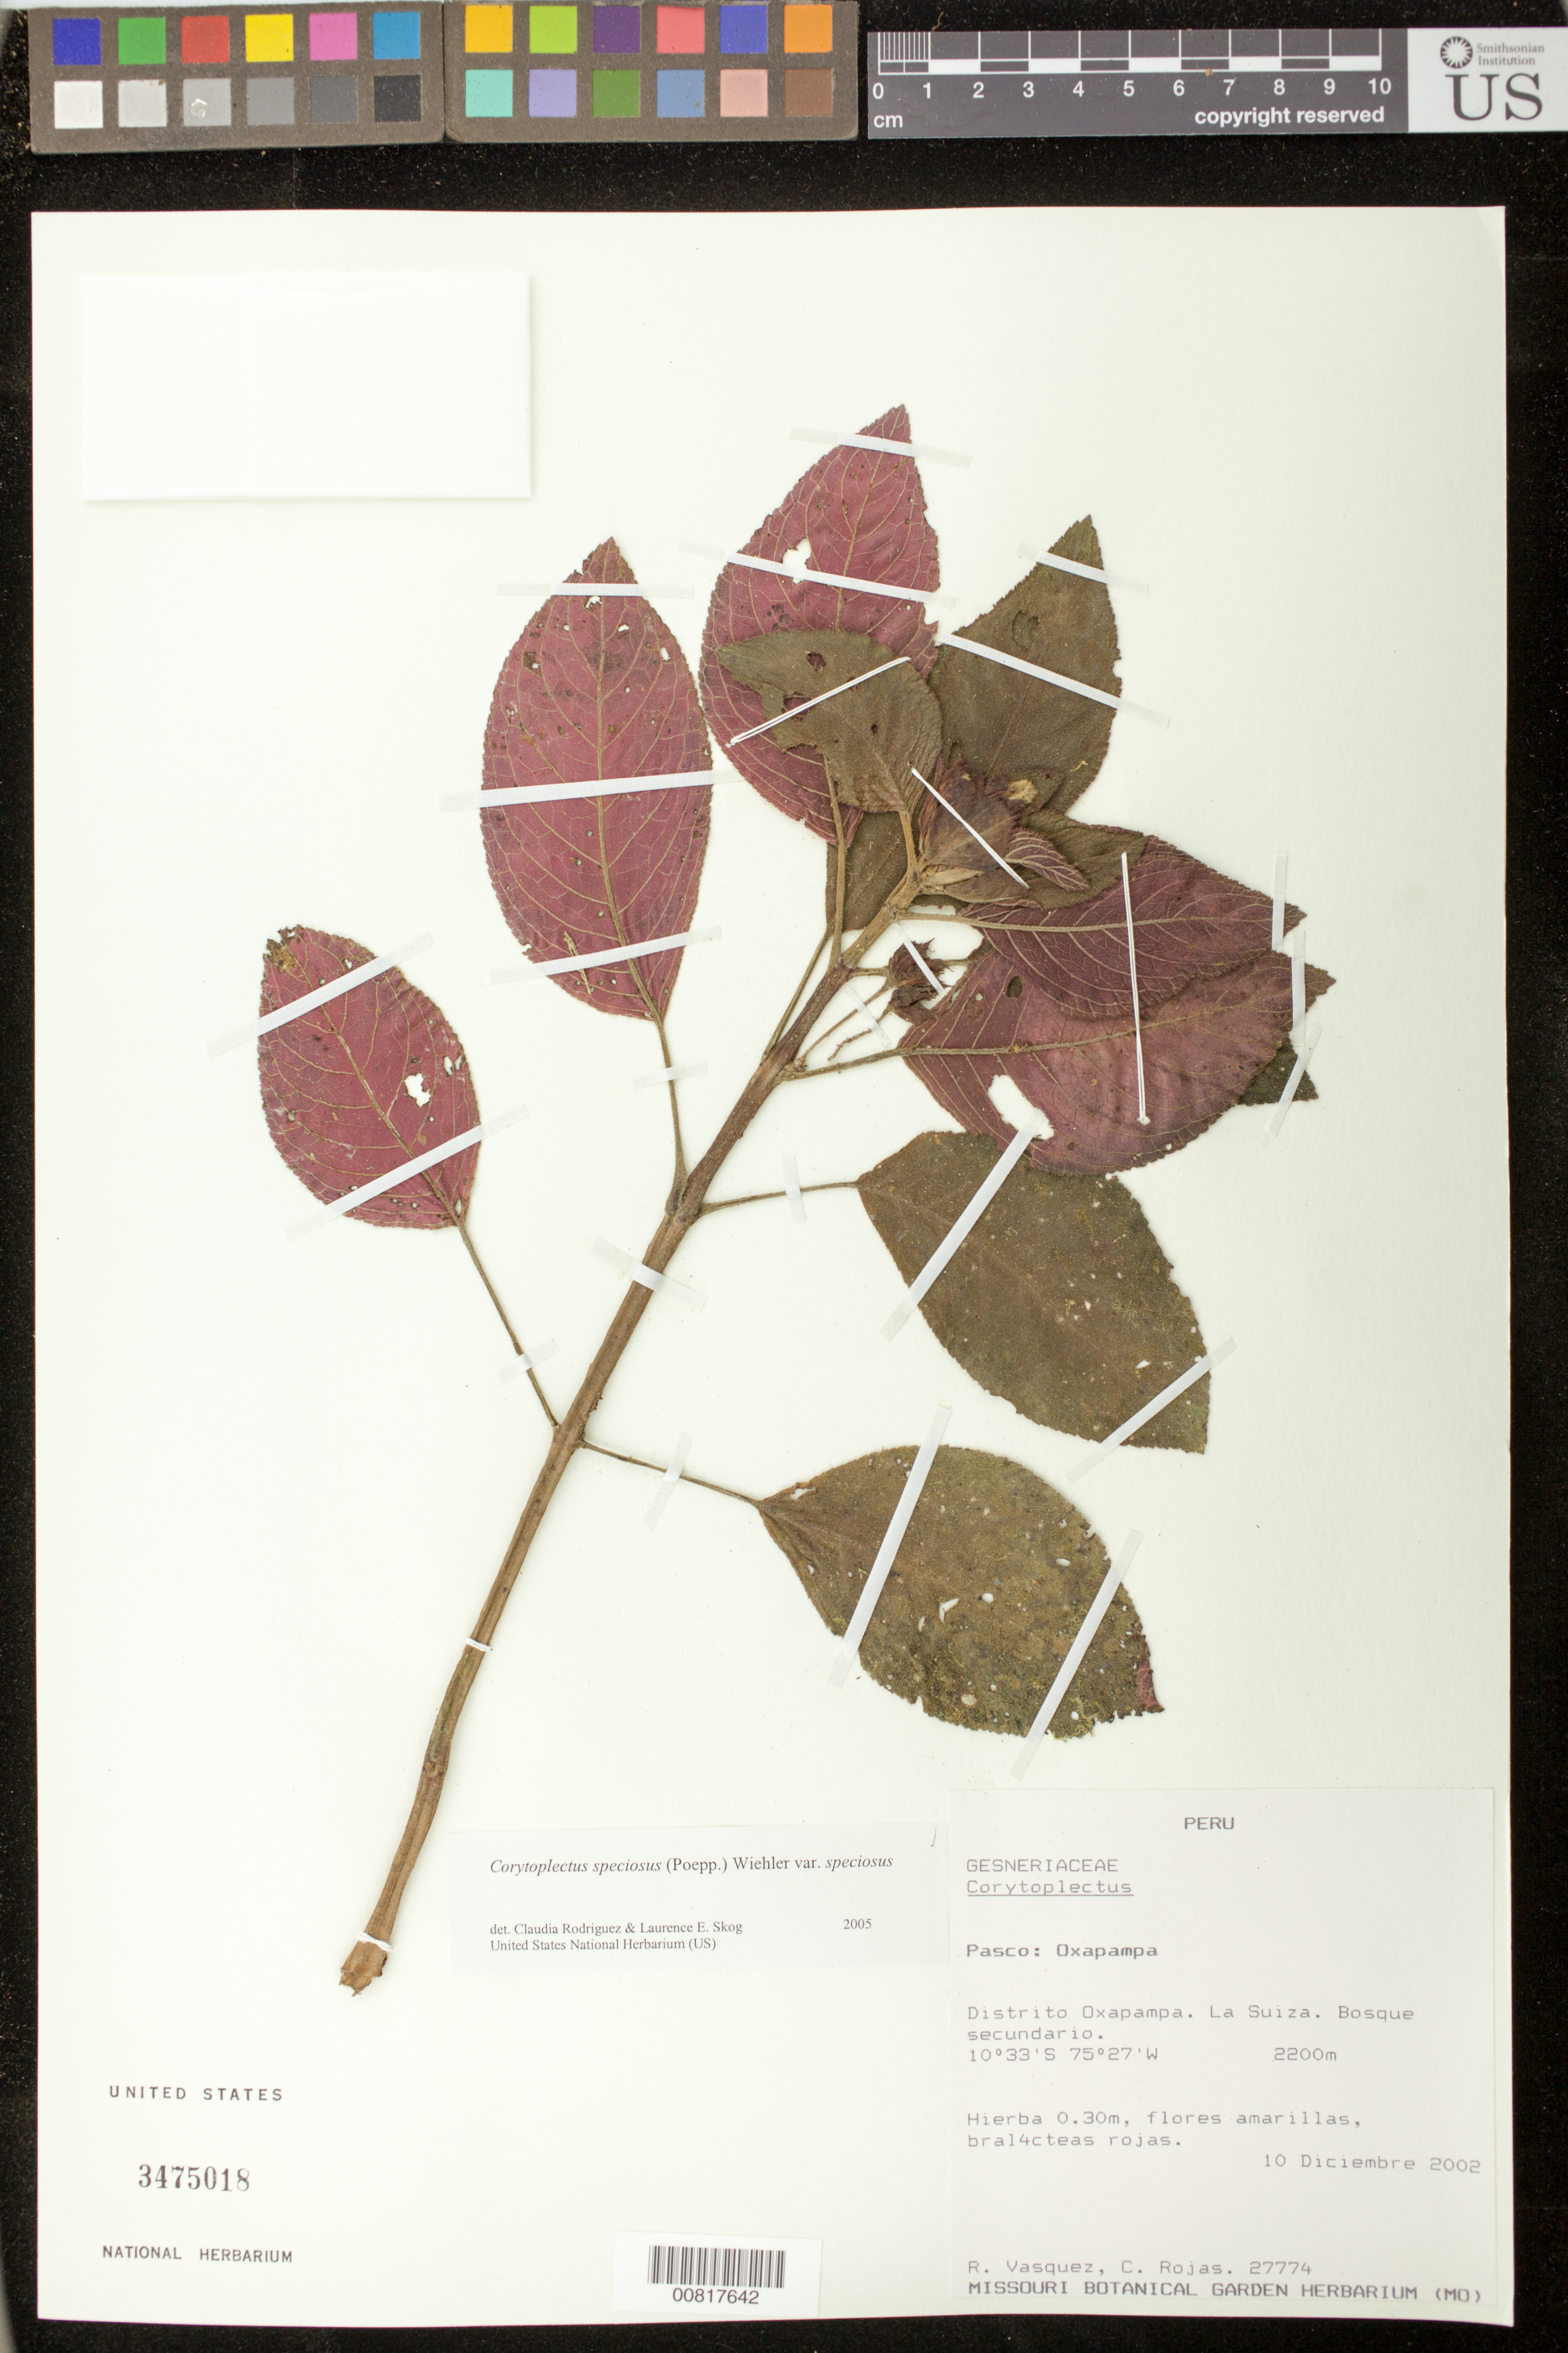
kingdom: Plantae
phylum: Tracheophyta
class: Magnoliopsida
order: Lamiales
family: Gesneriaceae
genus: Corytoplectus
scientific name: Corytoplectus speciosus var. speciosus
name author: (Poepp.) Wiehler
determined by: Rodríguez-Flores, C. I.; Skog, L. E.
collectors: R. Vásquez & C. Rojas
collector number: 27774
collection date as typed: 10 Dec 2002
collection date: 2002-12-10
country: Peru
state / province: Pasco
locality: Pasco: Oxapampa. Distrito Oxapampa. La Suiza.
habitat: Bosque secundario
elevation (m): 2200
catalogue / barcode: US 3475018